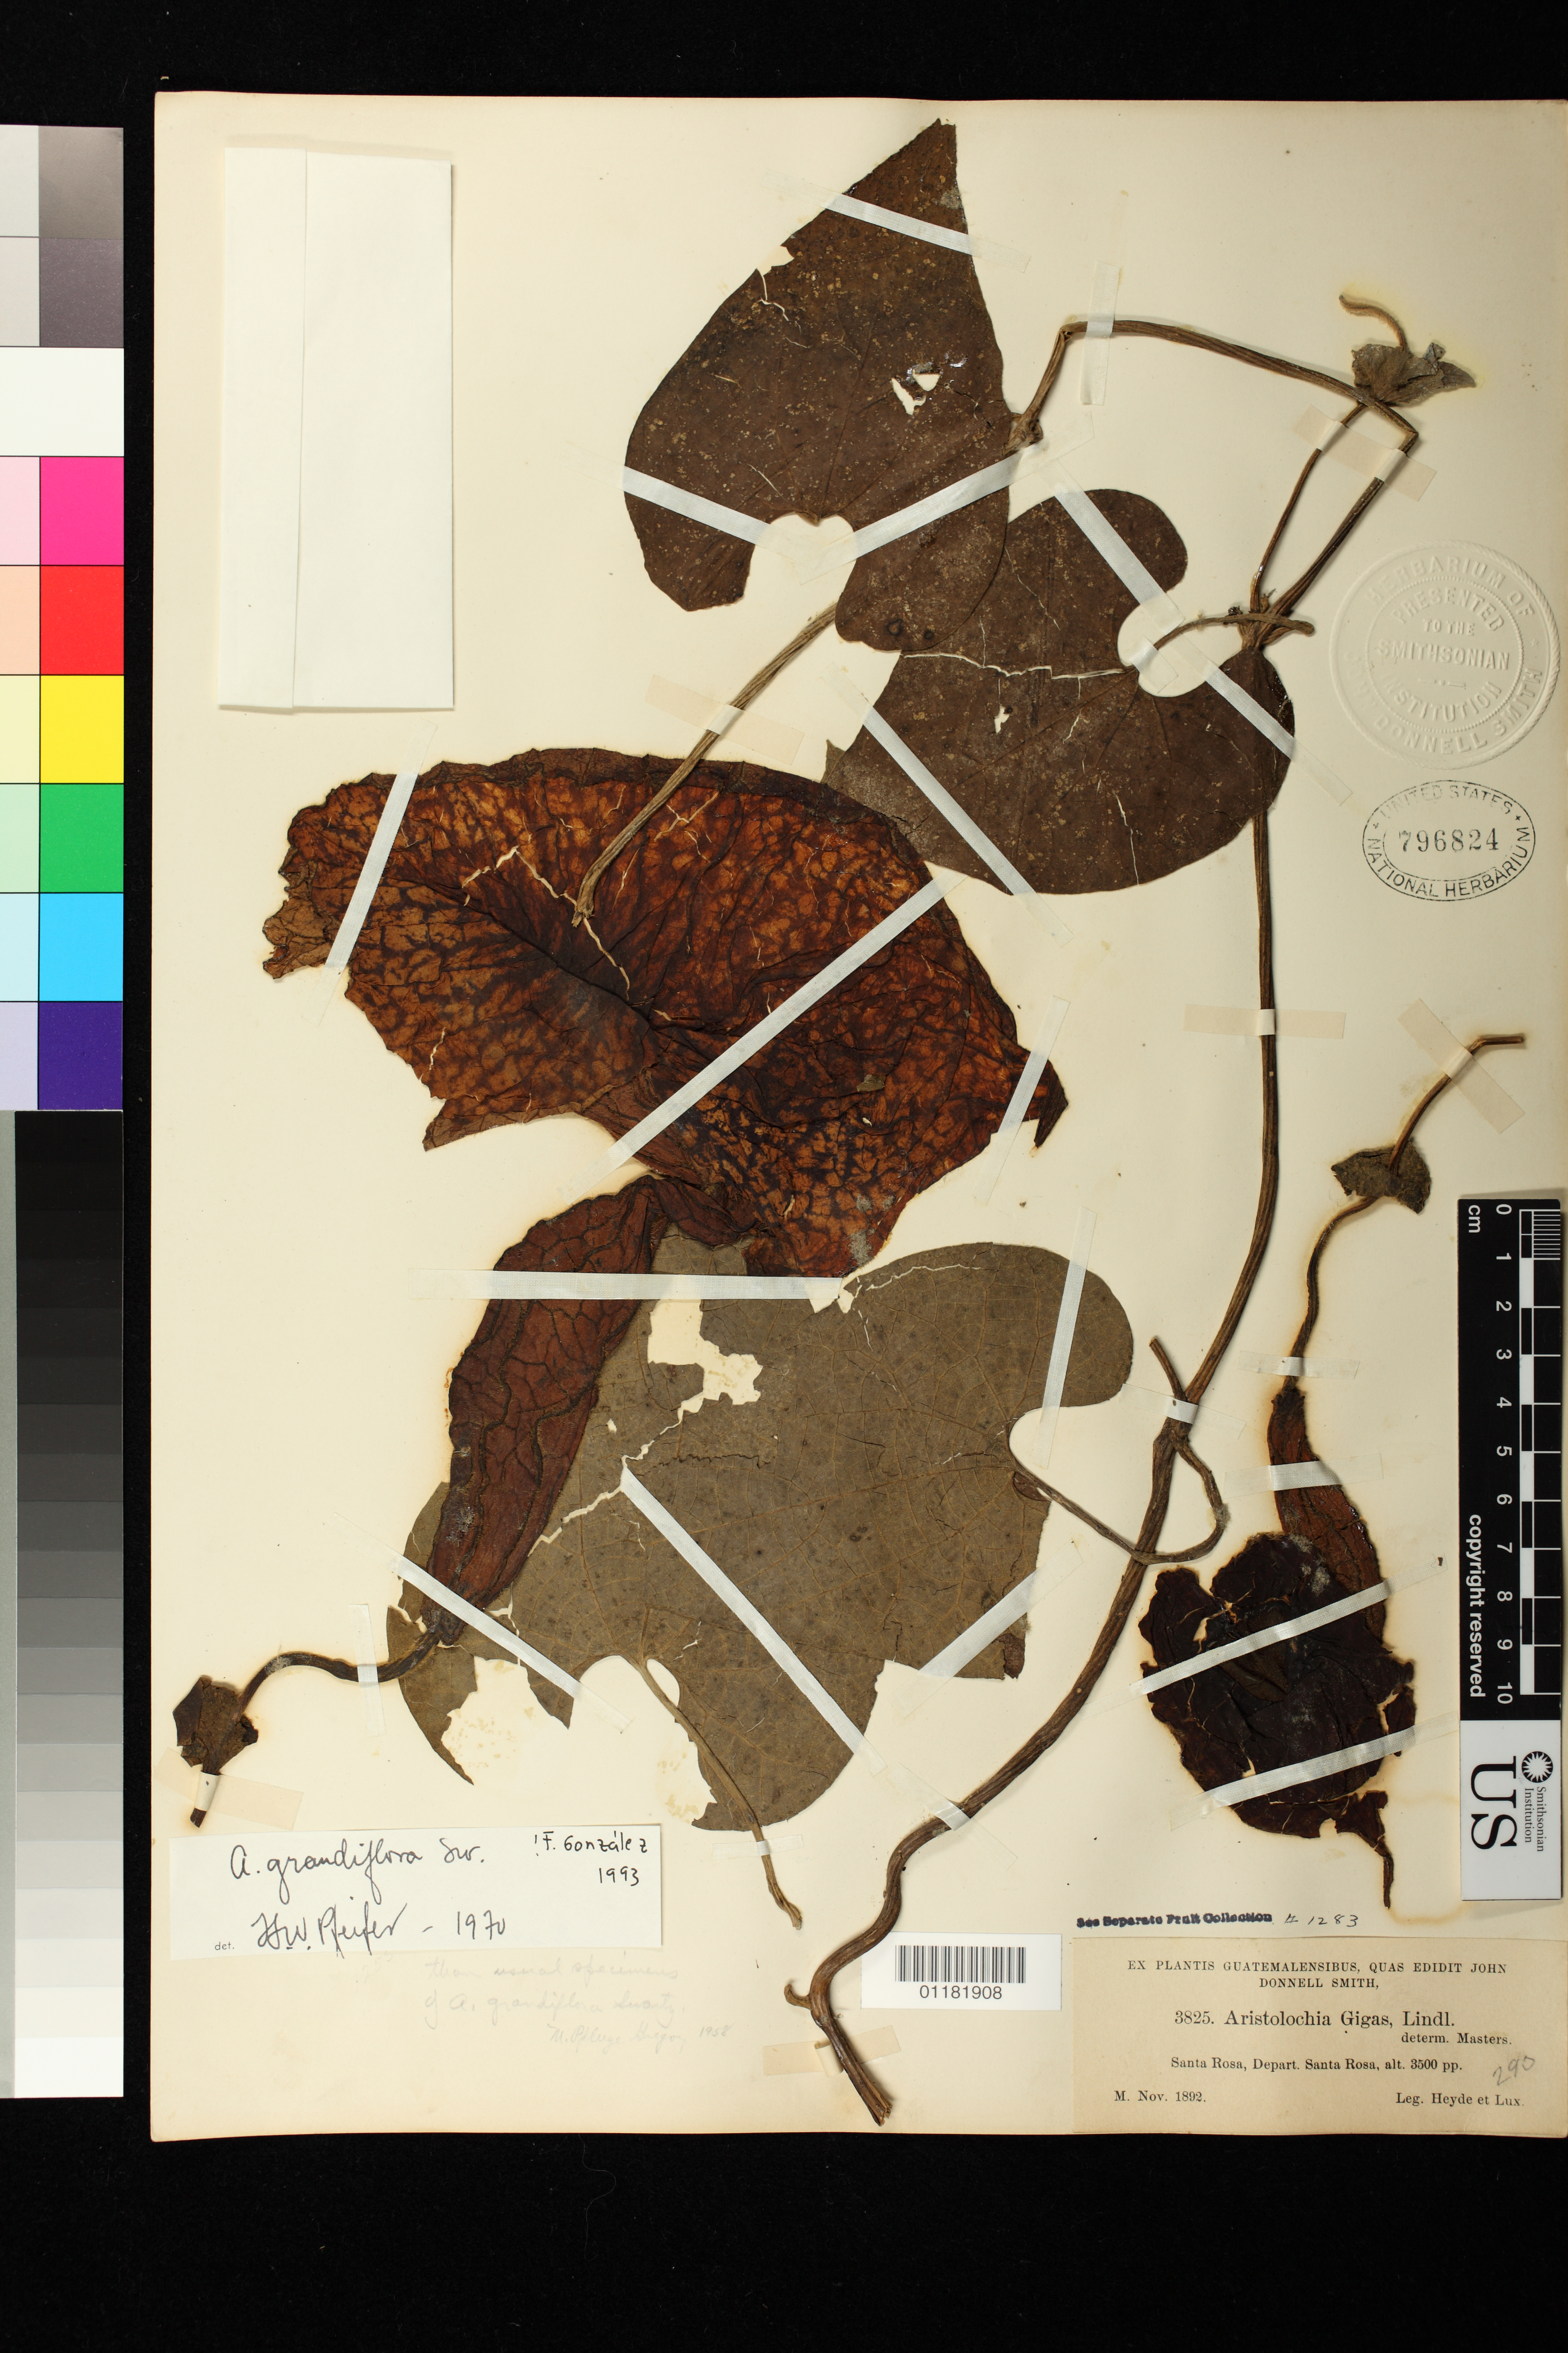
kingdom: Plantae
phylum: Tracheophyta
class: Magnoliopsida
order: Piperales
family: Aristolochiaceae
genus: Aristolochia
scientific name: Aristolochia grandiflora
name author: Sw.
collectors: E. T. Heyde & E. Lux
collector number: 3825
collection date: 1892-11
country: Guatemala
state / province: Santa Rosa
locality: Santa Rosa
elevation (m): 1067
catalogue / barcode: US 796824